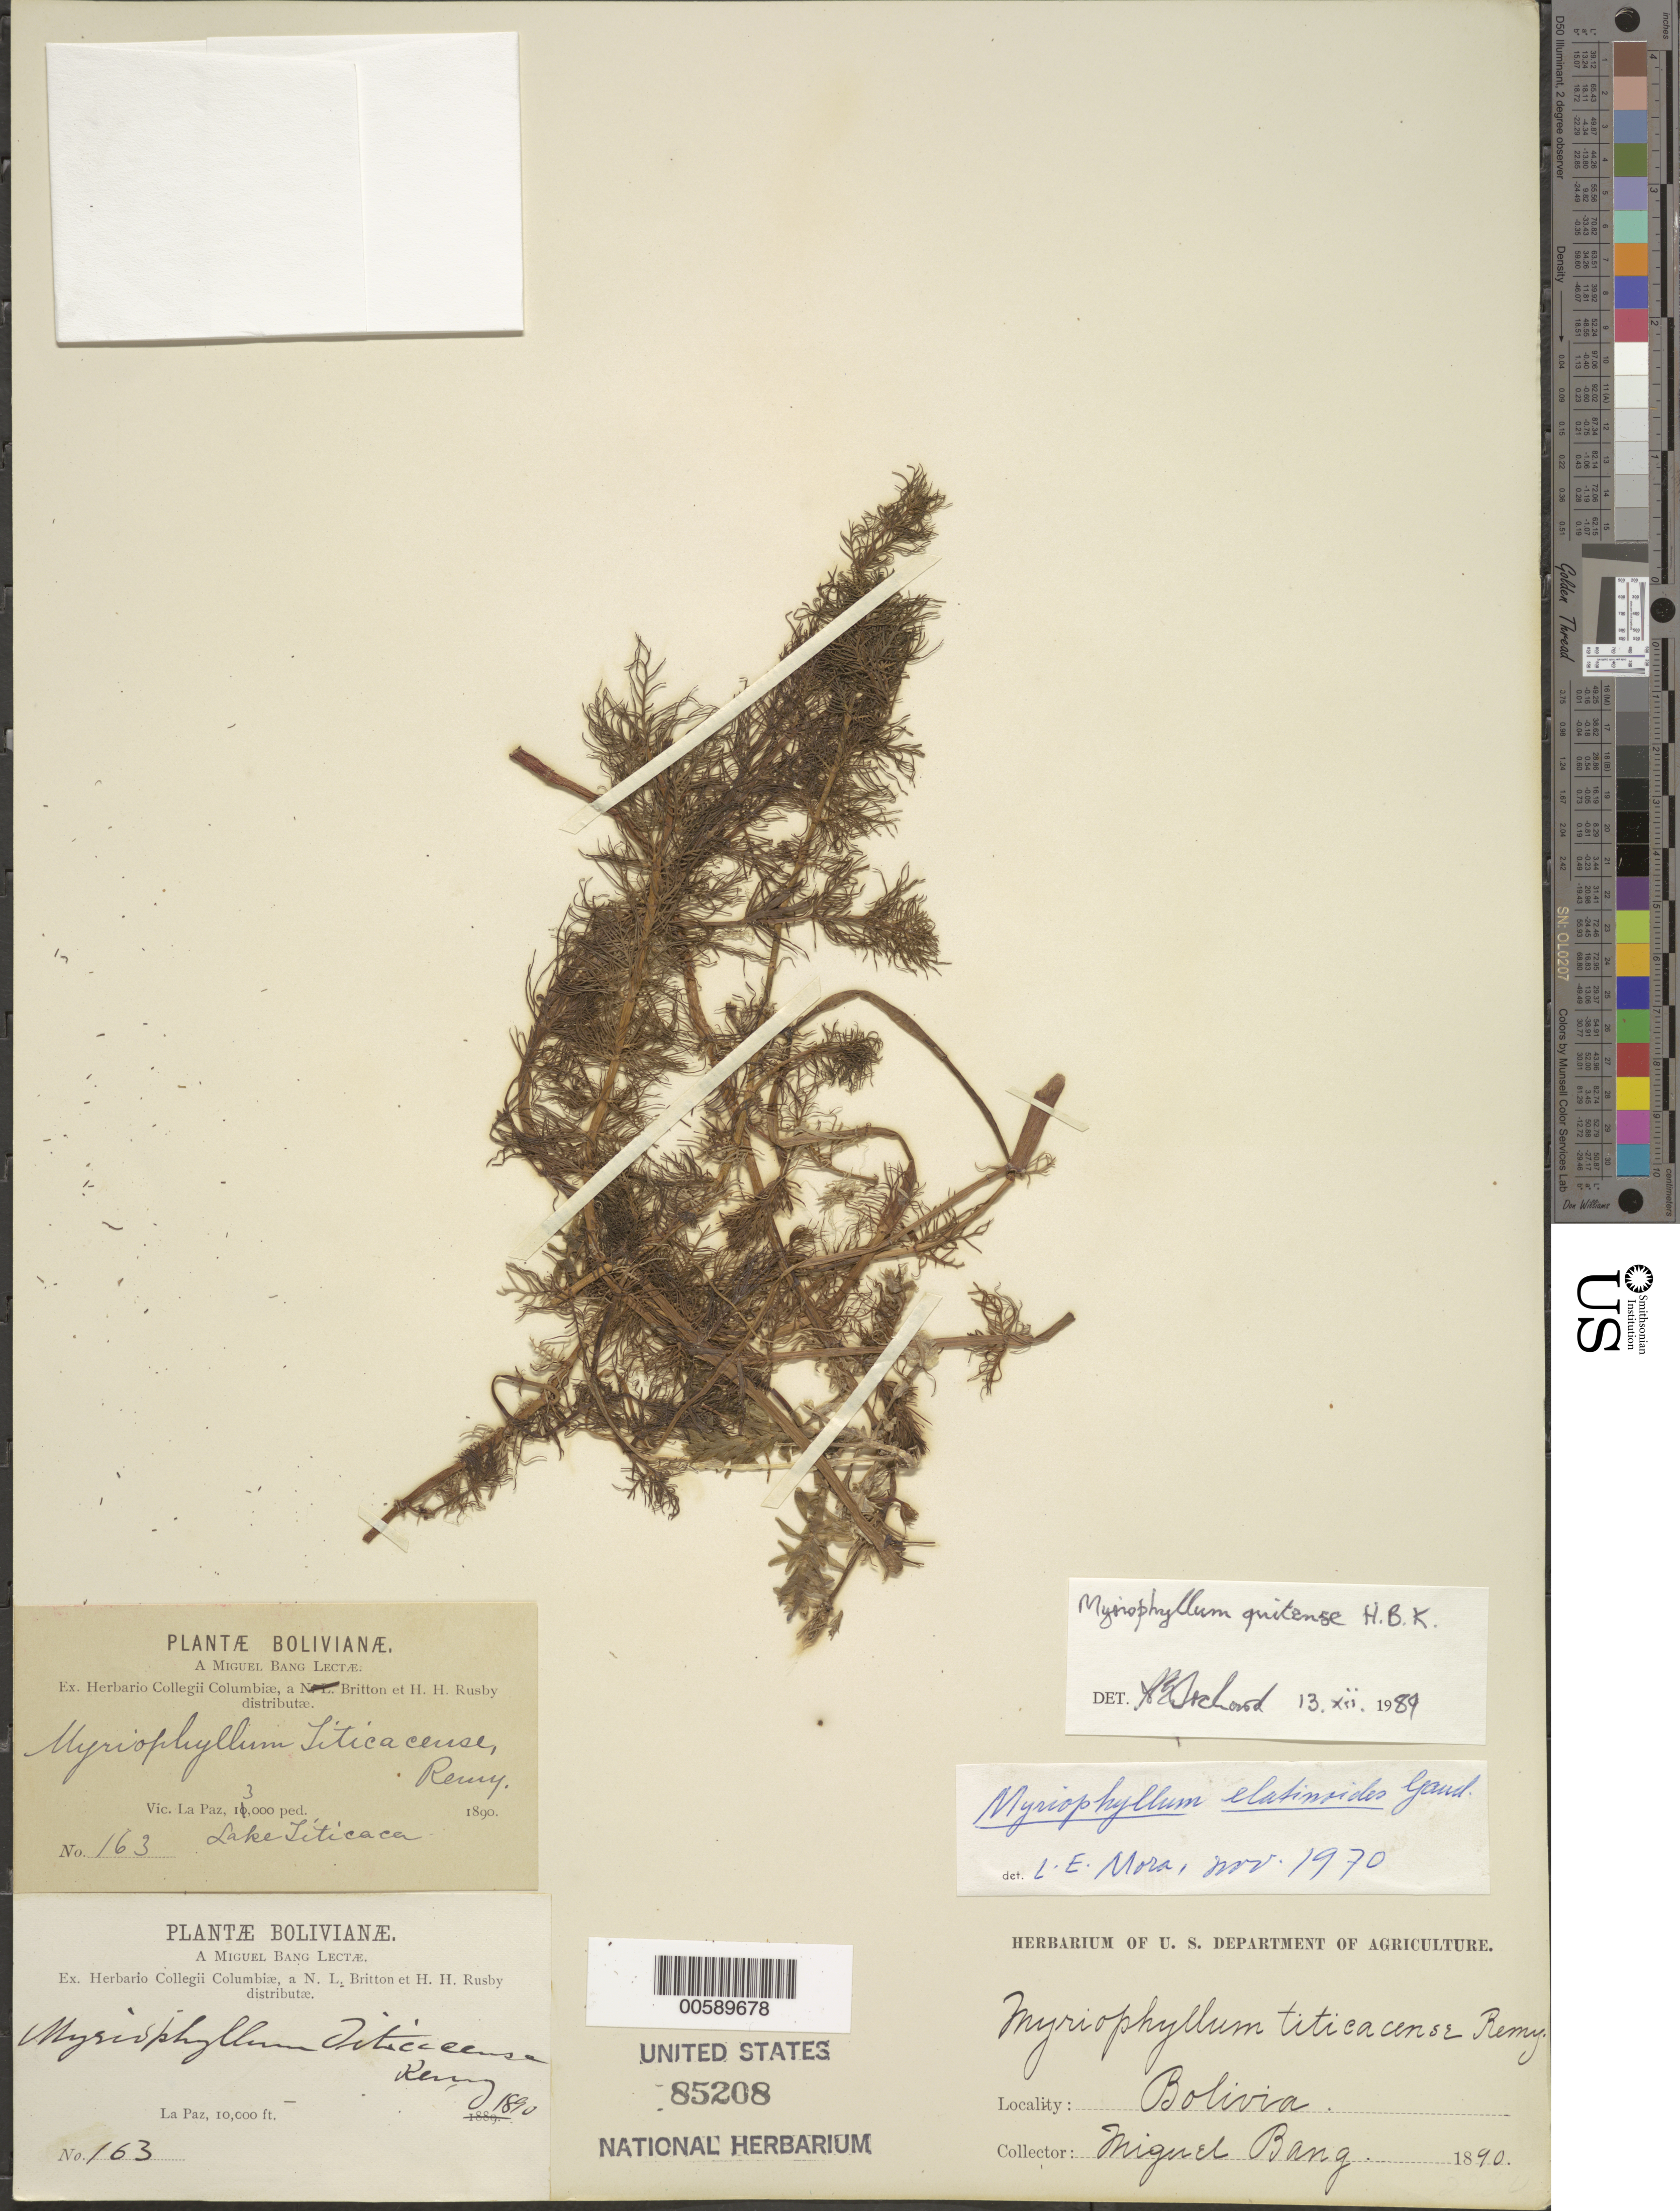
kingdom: Plantae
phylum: Tracheophyta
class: Magnoliopsida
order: Saxifragales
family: Haloragaceae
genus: Myriophyllum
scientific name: Myriophyllum quitense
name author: Kunth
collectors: M. Bang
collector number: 163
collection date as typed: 1890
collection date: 1890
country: Bolivia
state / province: La Paz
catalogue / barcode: US 85208